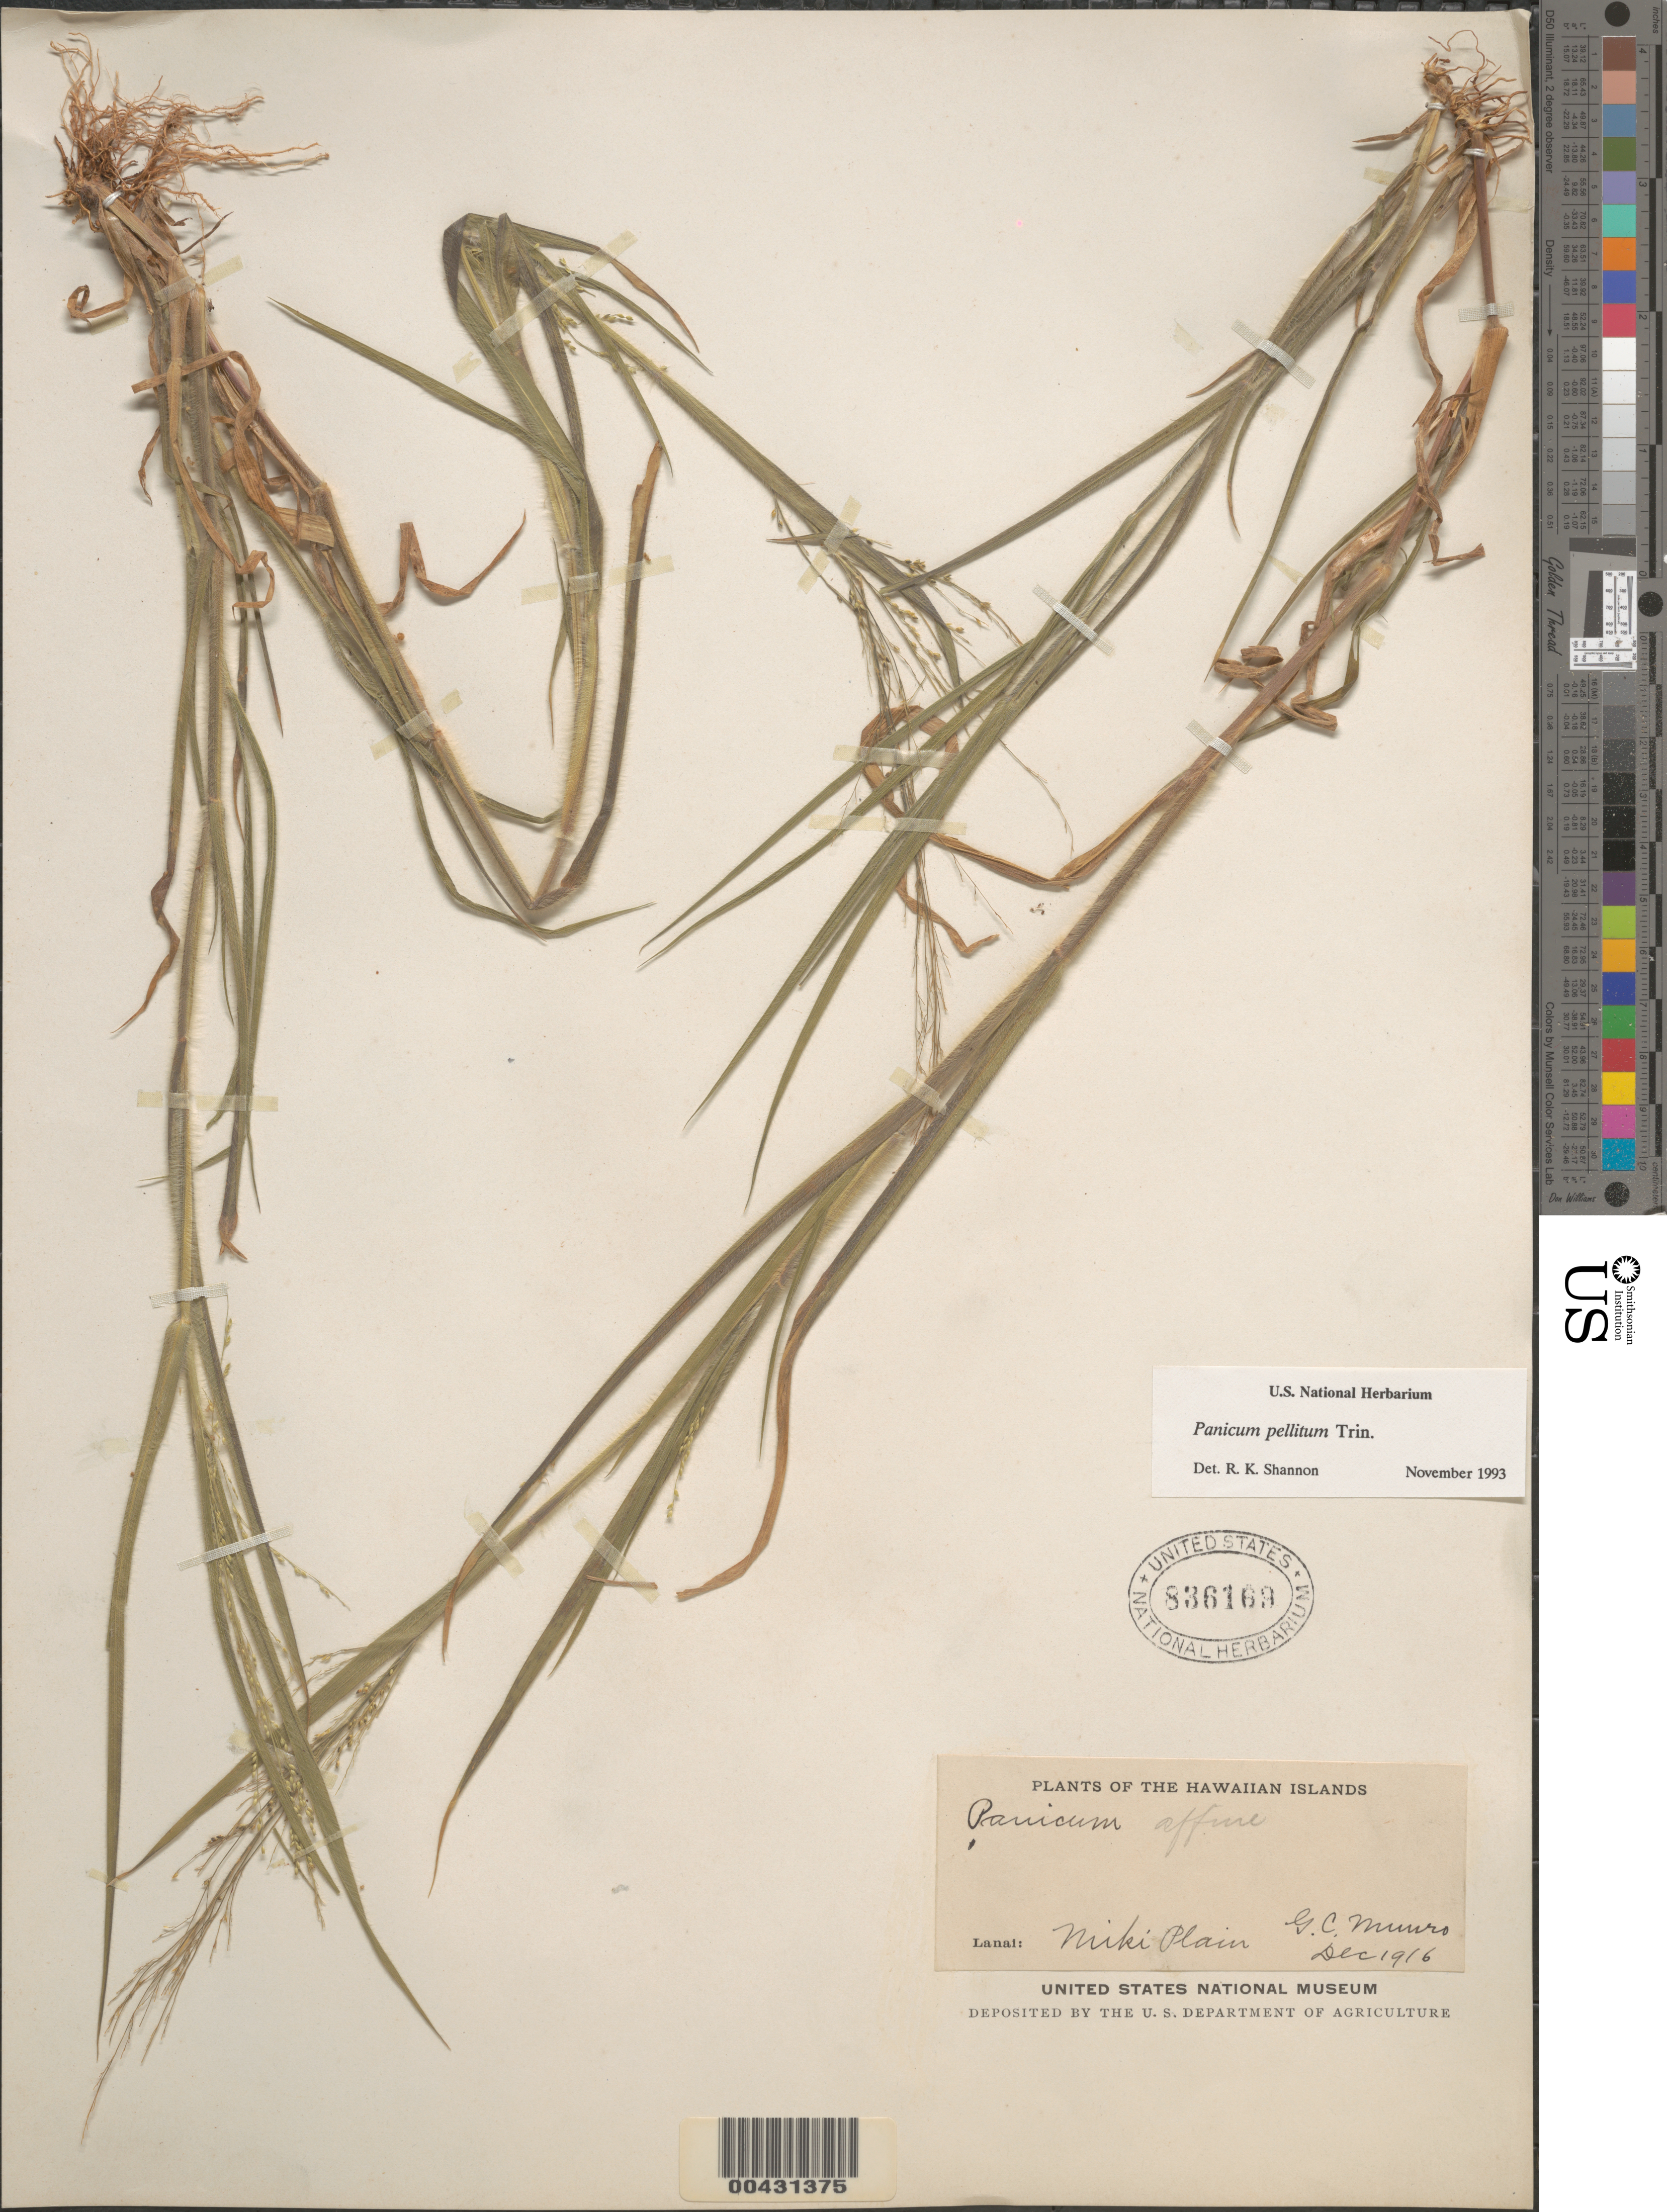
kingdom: Plantae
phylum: Tracheophyta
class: Liliopsida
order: Poales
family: Poaceae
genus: Panicum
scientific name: Panicum pellitum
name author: Trin.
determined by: Shannon, R. K., (UNITED STATES)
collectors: G. C. Munro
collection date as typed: Dec 1916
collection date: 1916-12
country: United States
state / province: Hawaii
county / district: Maui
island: Lana'i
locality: Miki Plain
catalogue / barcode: US 836169